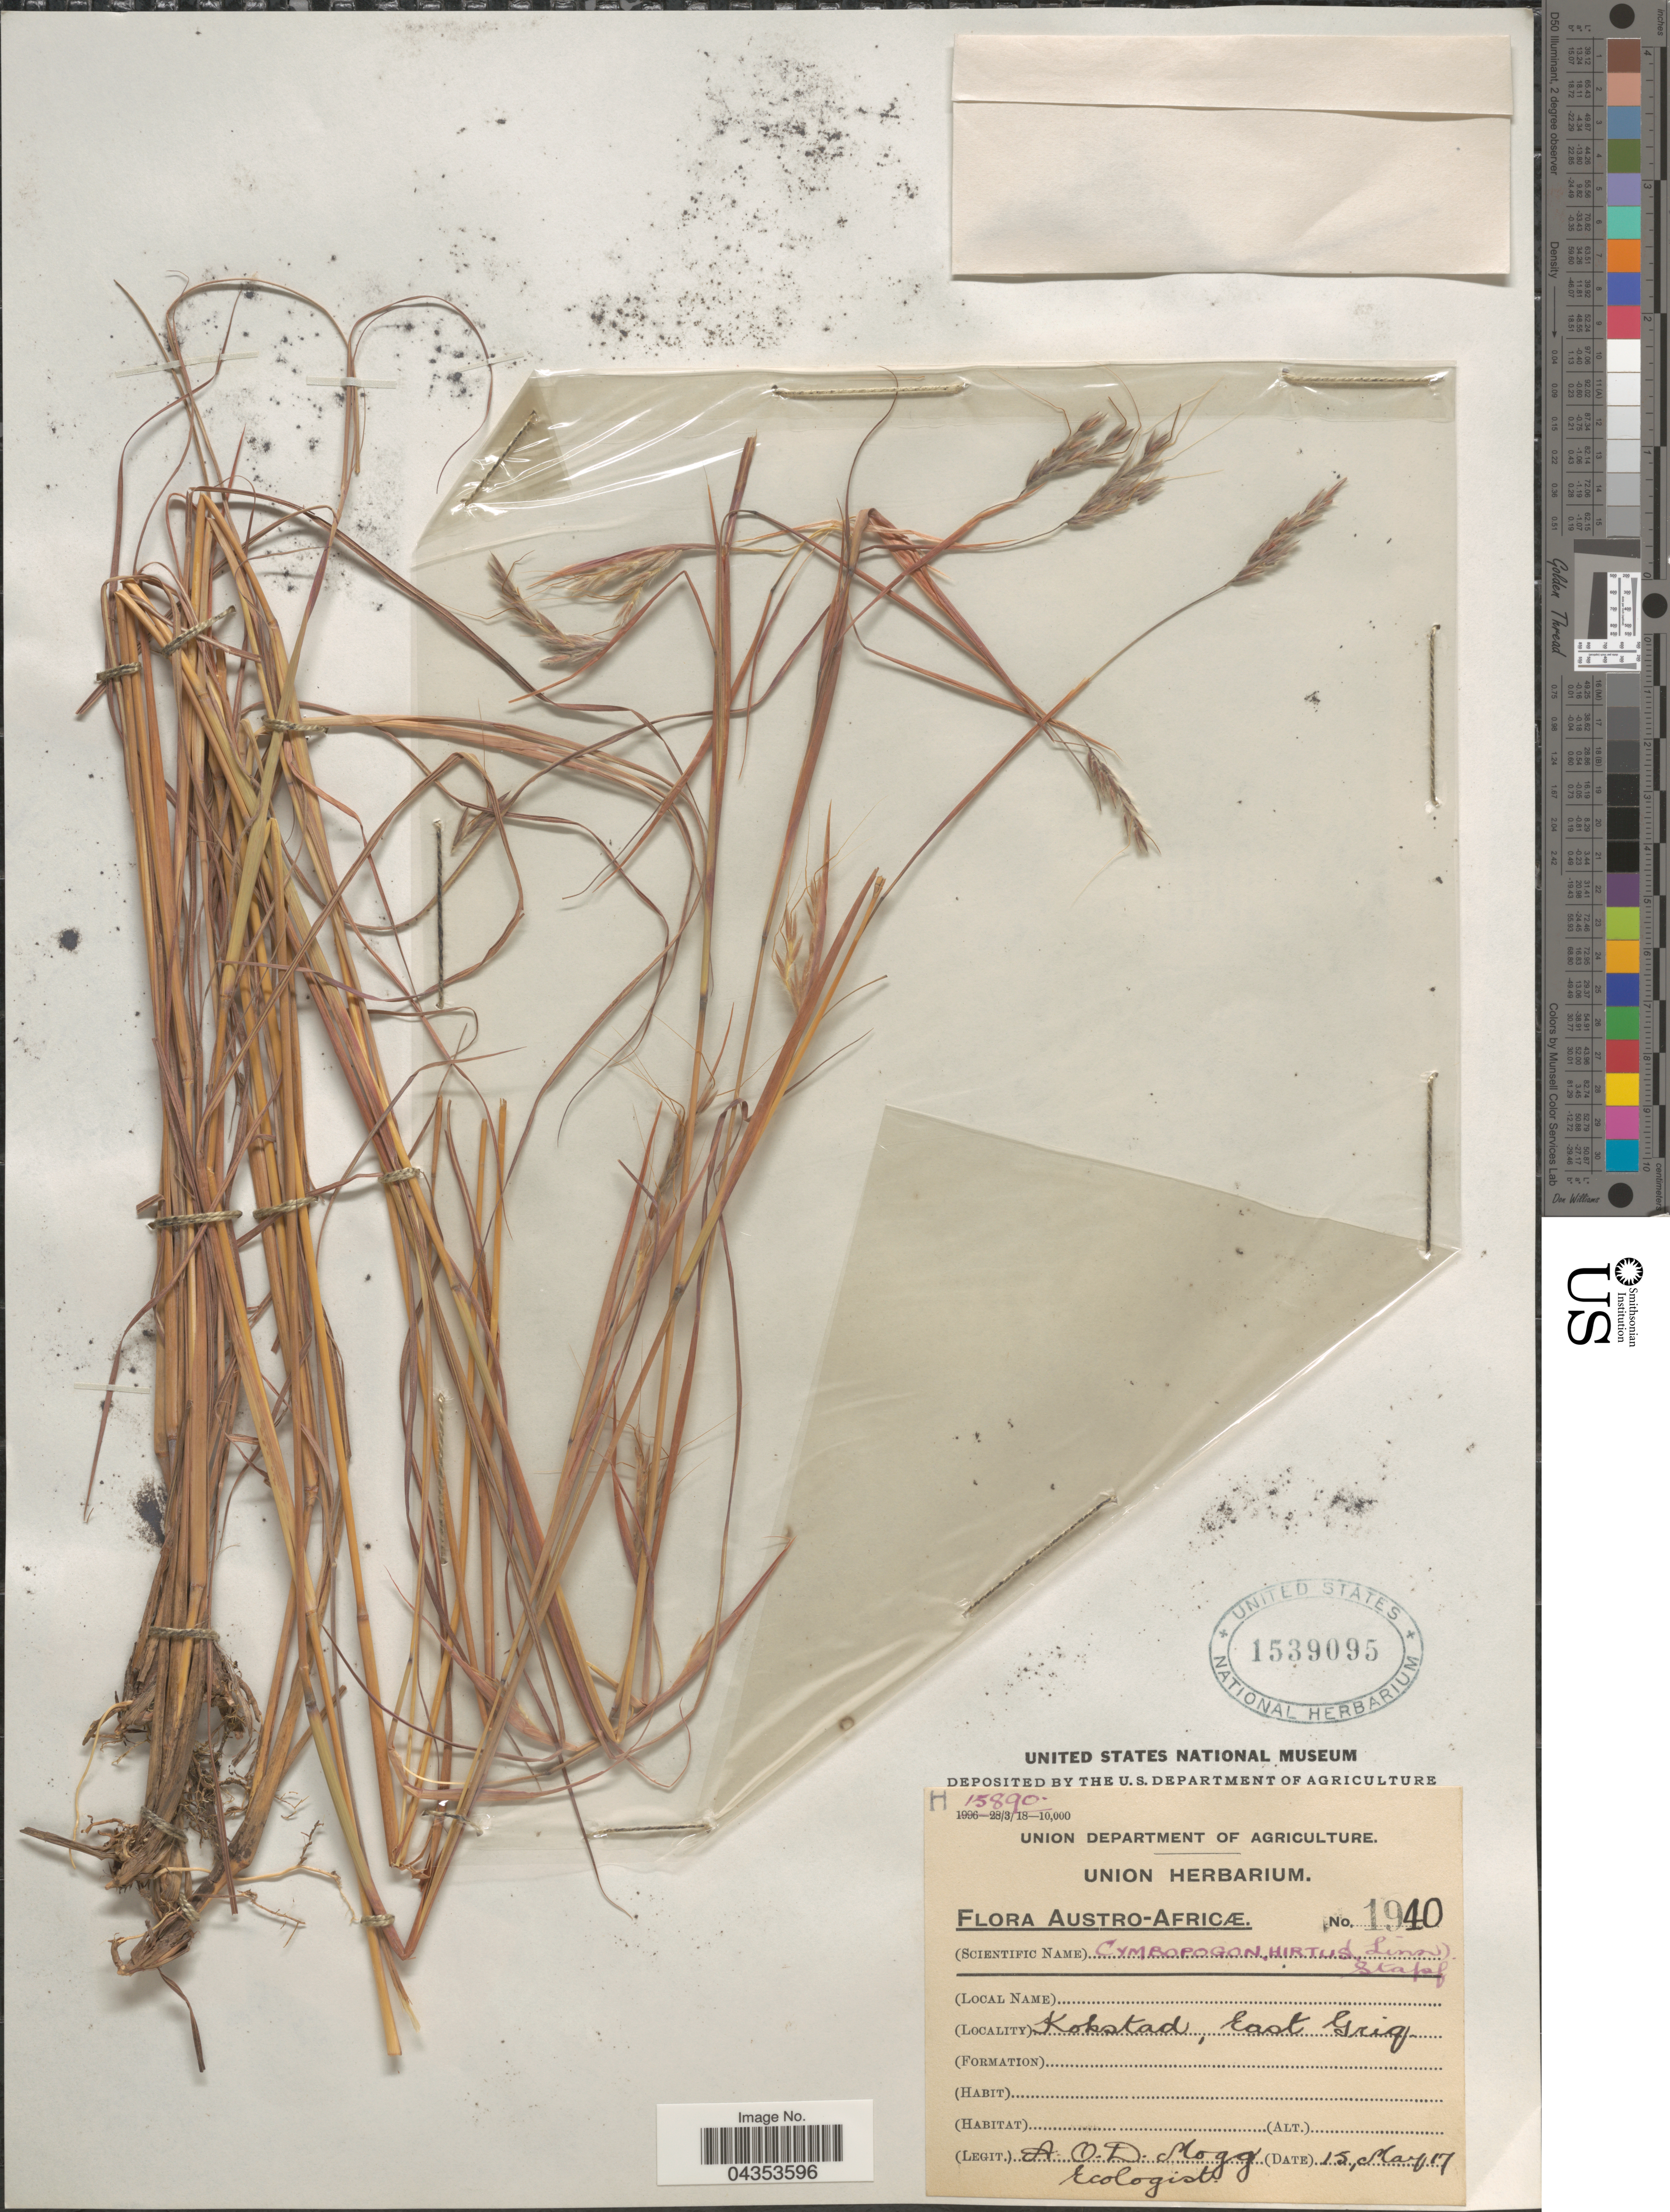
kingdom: Plantae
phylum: Tracheophyta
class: Liliopsida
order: Poales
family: Poaceae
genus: Hyparrhenia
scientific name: Hyparrhenia hirta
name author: (L.) Stapf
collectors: A. O. Mogg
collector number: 1940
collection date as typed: Transcribed d/m/y: 15/5/17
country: South Africa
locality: Austro-Africæ. Kokstad, East Griq.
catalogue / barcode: US 1539095